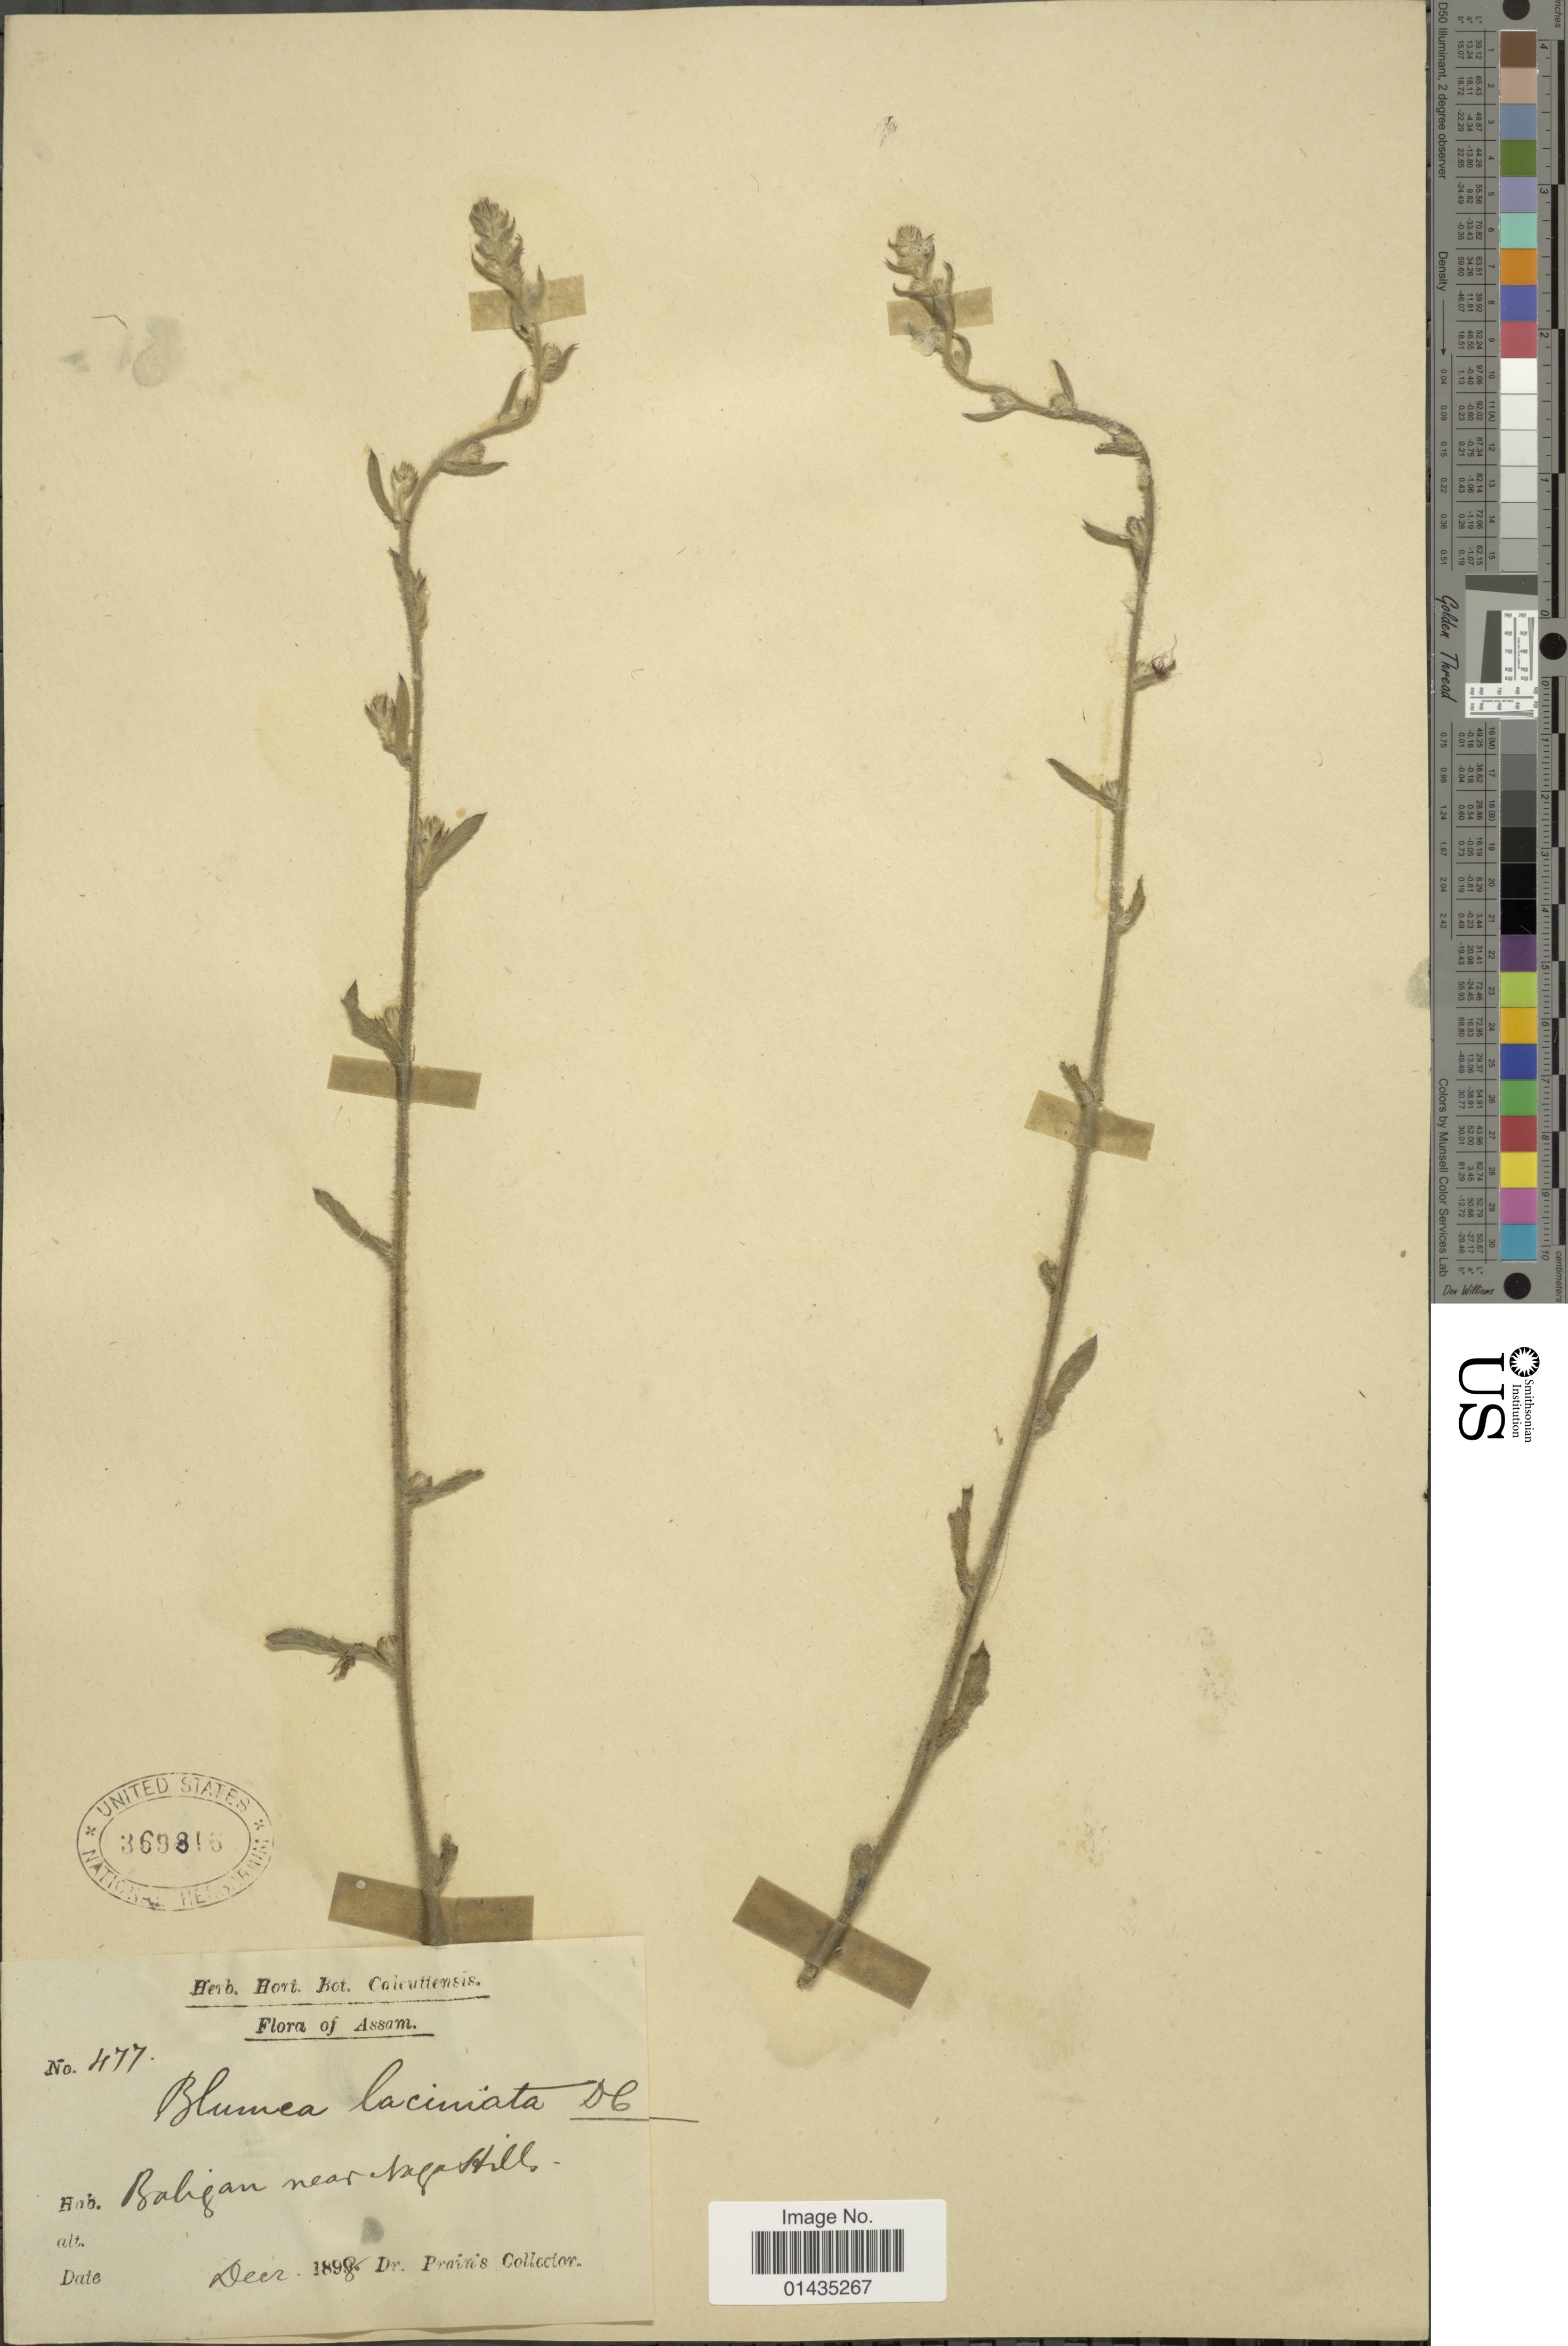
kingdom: Plantae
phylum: Tracheophyta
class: Magnoliopsida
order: Asterales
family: Asteraceae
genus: Blumea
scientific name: Blumea laciniata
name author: (Roxb.) DC.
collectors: Dr. Prain's collector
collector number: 477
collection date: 1898-12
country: India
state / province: Assam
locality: Baligan near Naga Hills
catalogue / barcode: US 369316